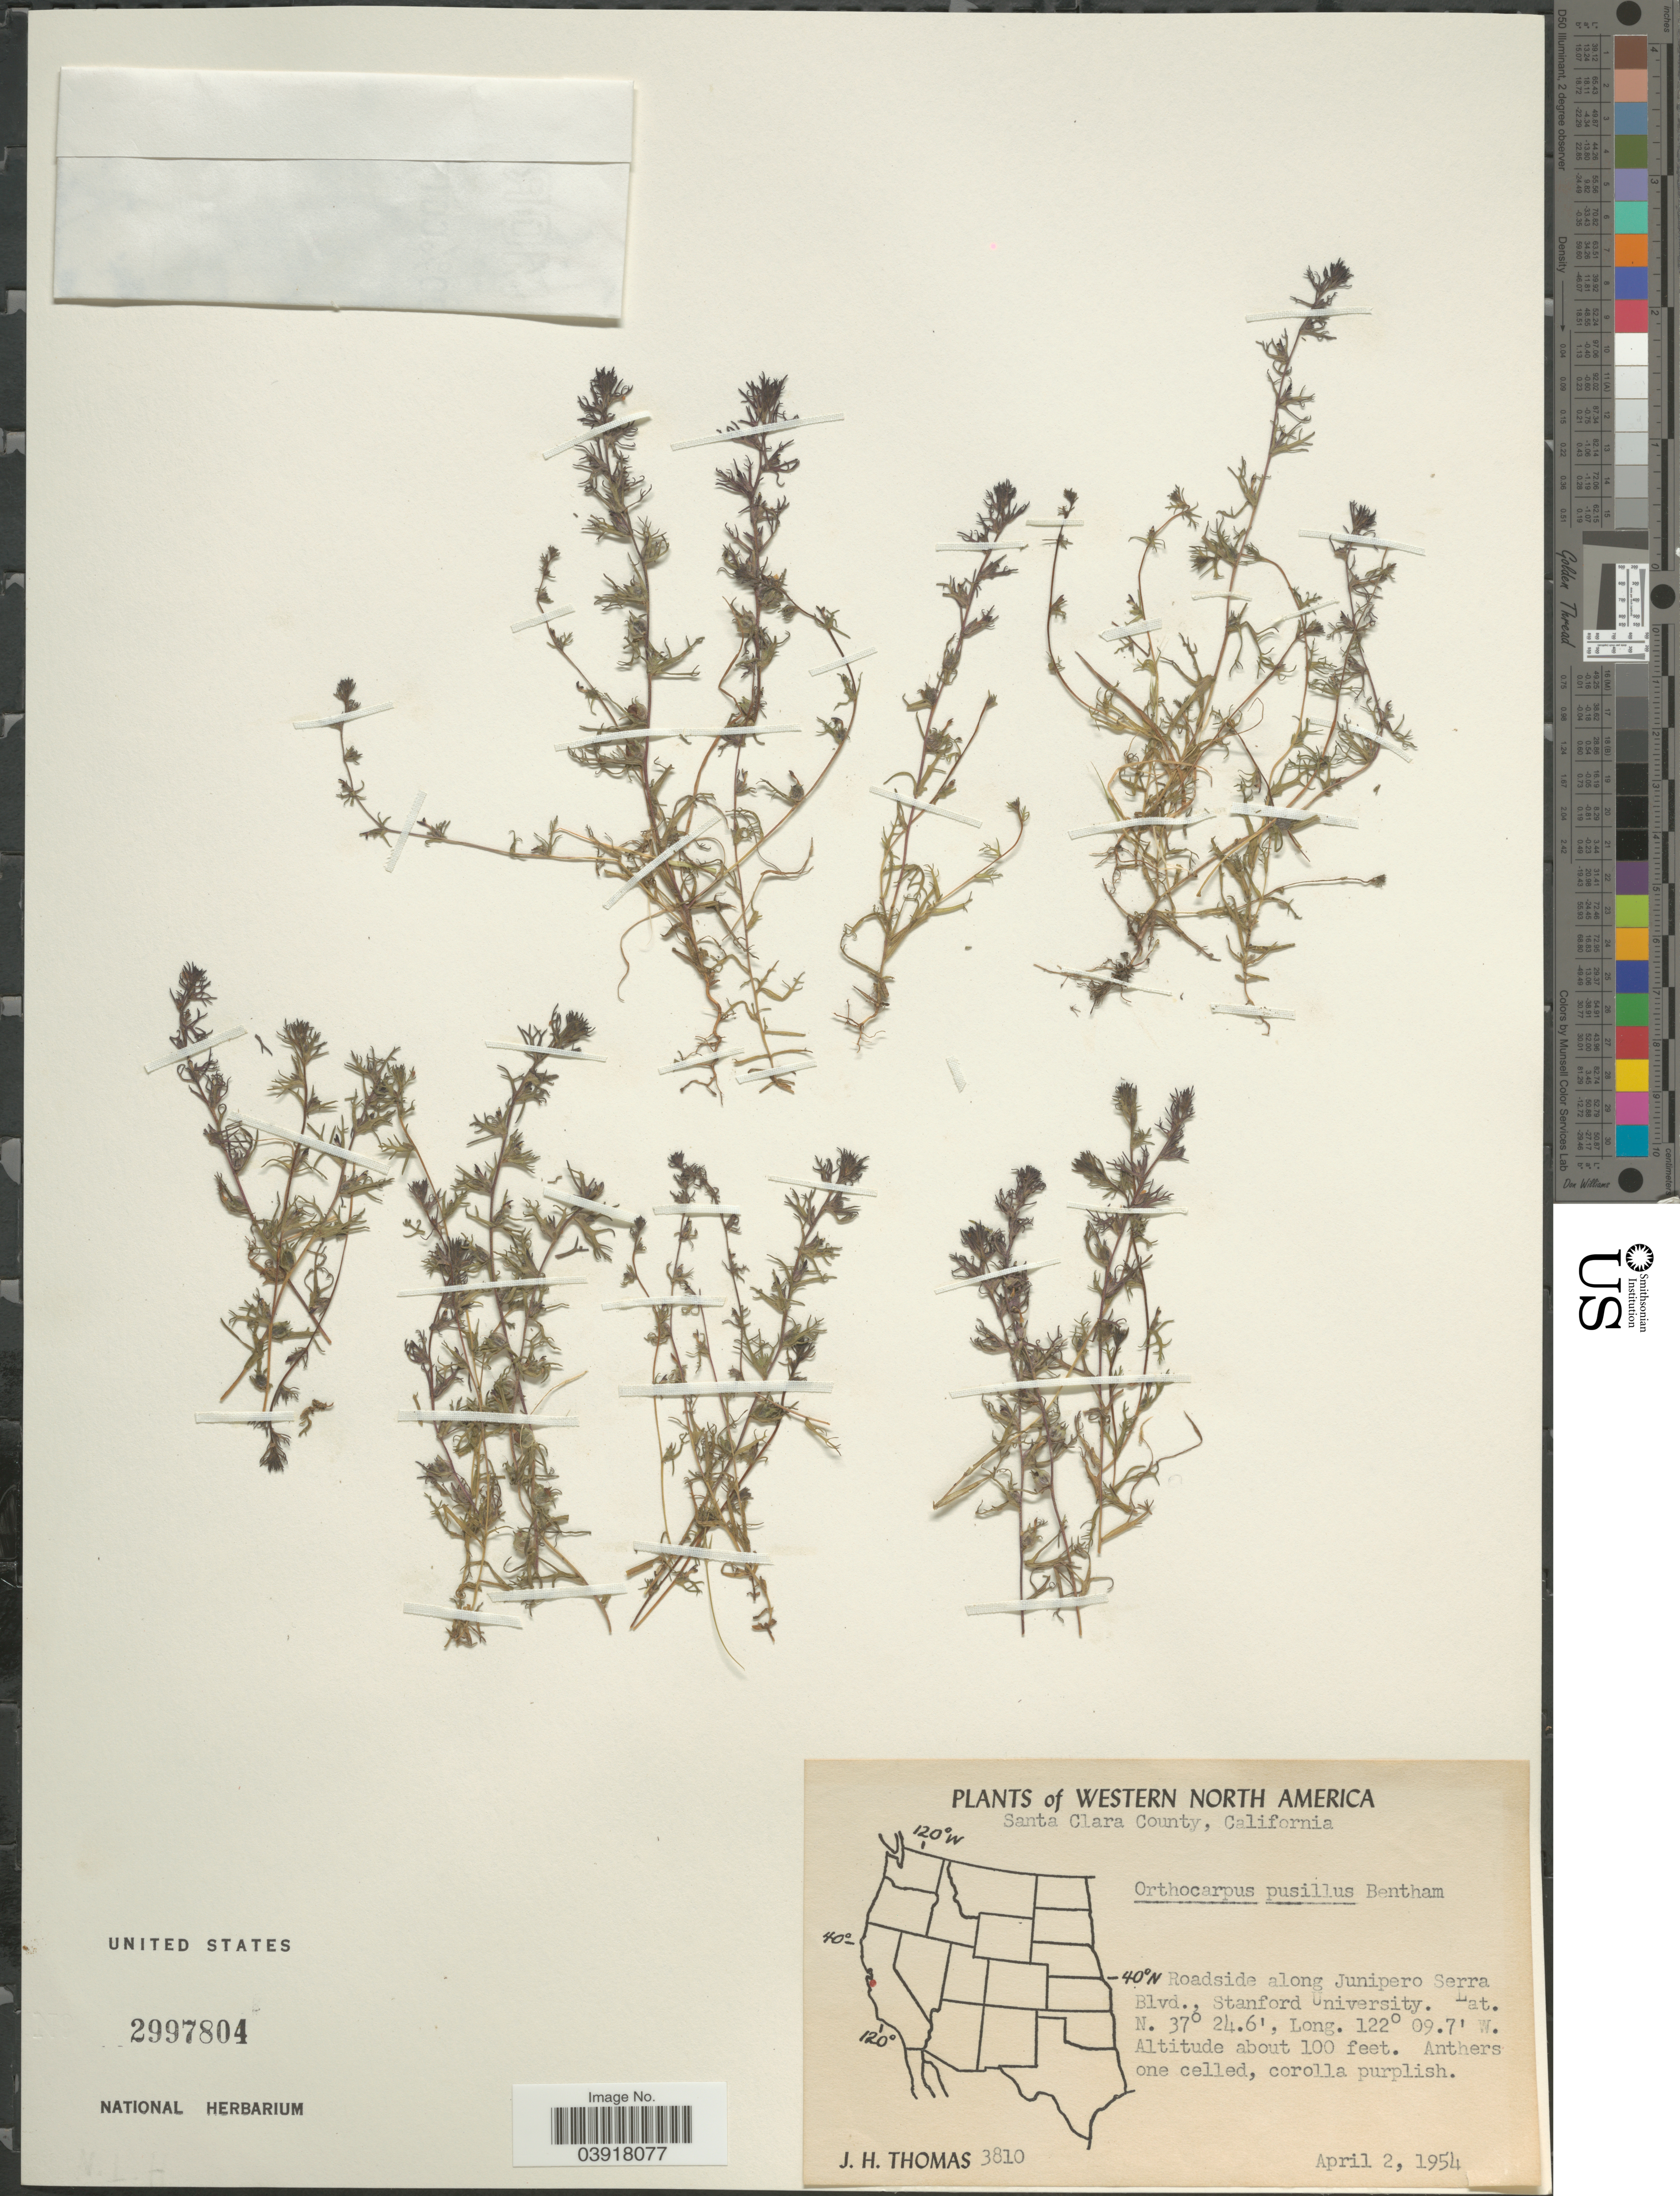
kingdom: Plantae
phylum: Tracheophyta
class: Magnoliopsida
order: Lamiales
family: Orobanchaceae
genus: Orthocarpus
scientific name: Orthocarpus pusillus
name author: Benth.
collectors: J. H. Thomas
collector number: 3810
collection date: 1954-04-02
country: United States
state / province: California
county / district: Santa Clara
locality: Western North America. Santa Clara County. Roadside along Junipero Serra Blvd., Stanford University.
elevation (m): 30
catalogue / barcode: US 2997804